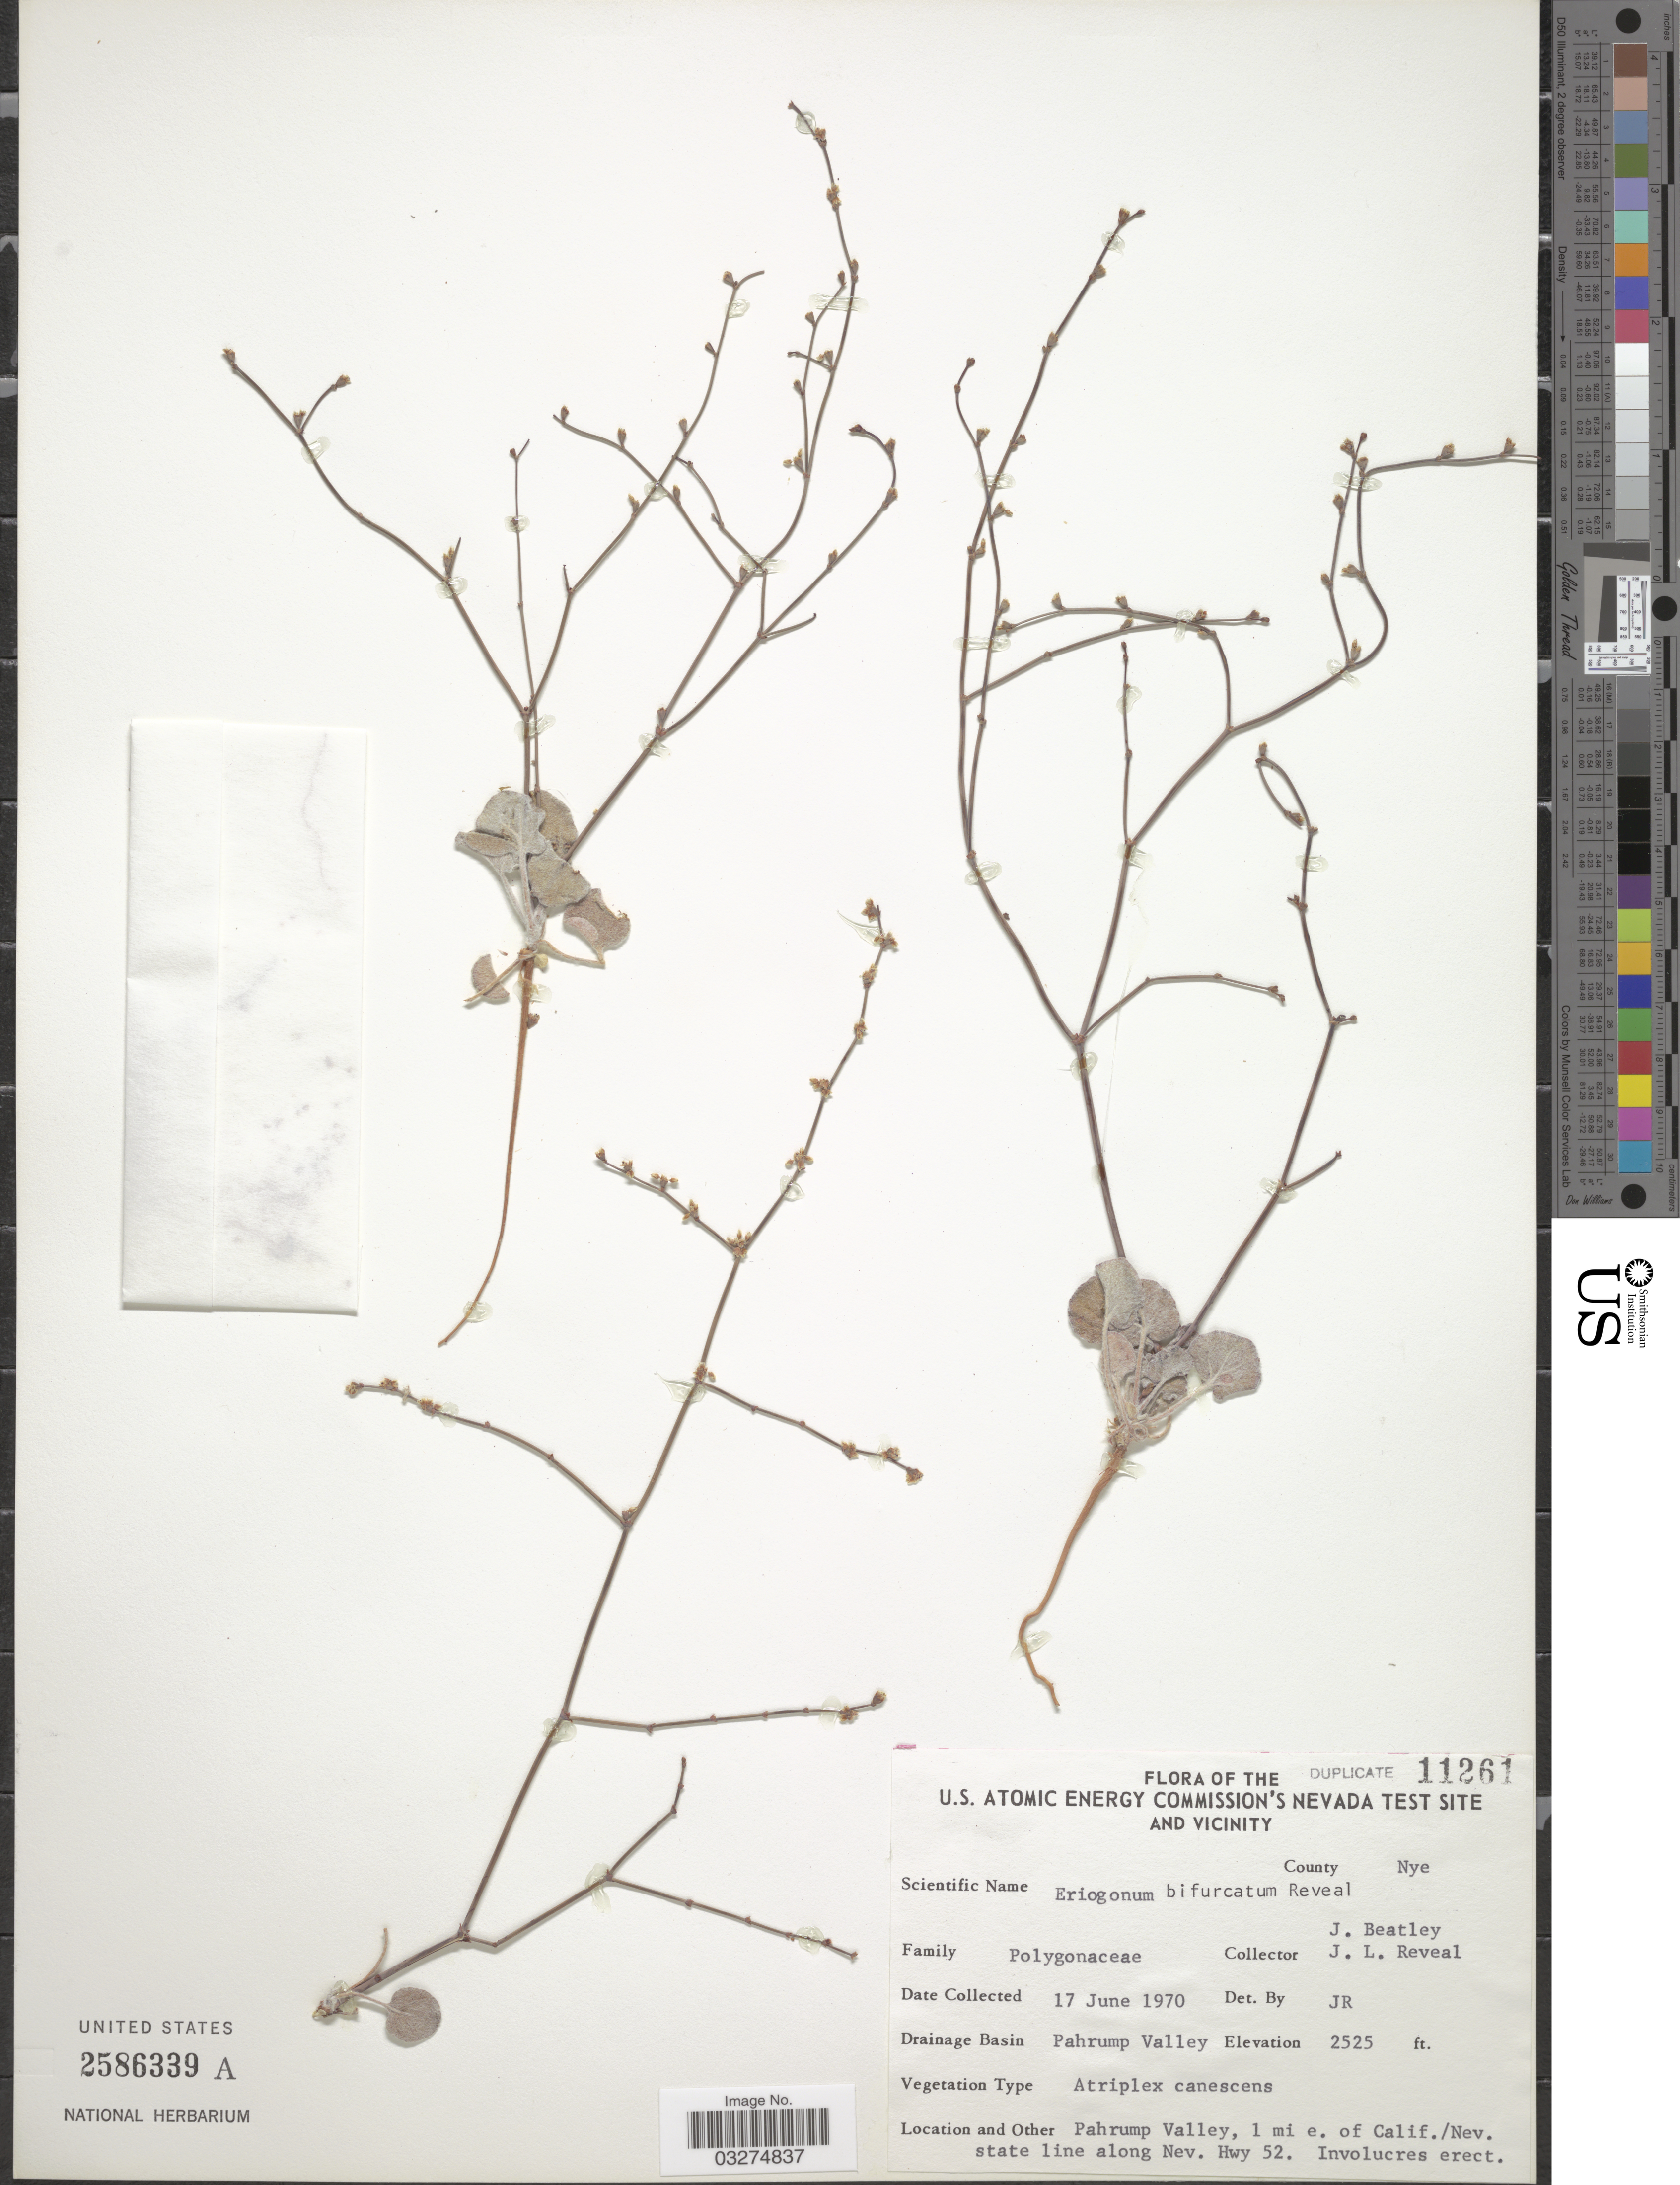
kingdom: Plantae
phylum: Tracheophyta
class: Magnoliopsida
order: Caryophyllales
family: Polygonaceae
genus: Eriogonum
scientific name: Eriogonum bifurcatum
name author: Reveal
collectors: J. C. Beatley & J. L. Reveal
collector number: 11261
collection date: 1970-06-17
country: United States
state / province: Nevada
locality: U.S. Atomic Energy Commission's Nevada Test Site and Vicinity. County Nye. Drainage Basin Pahrump Valley. Pahrump Valley, 1 mi e. of Calif./Nev. state line along Nev. Hwy 52.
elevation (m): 770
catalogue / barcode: US 2586339A